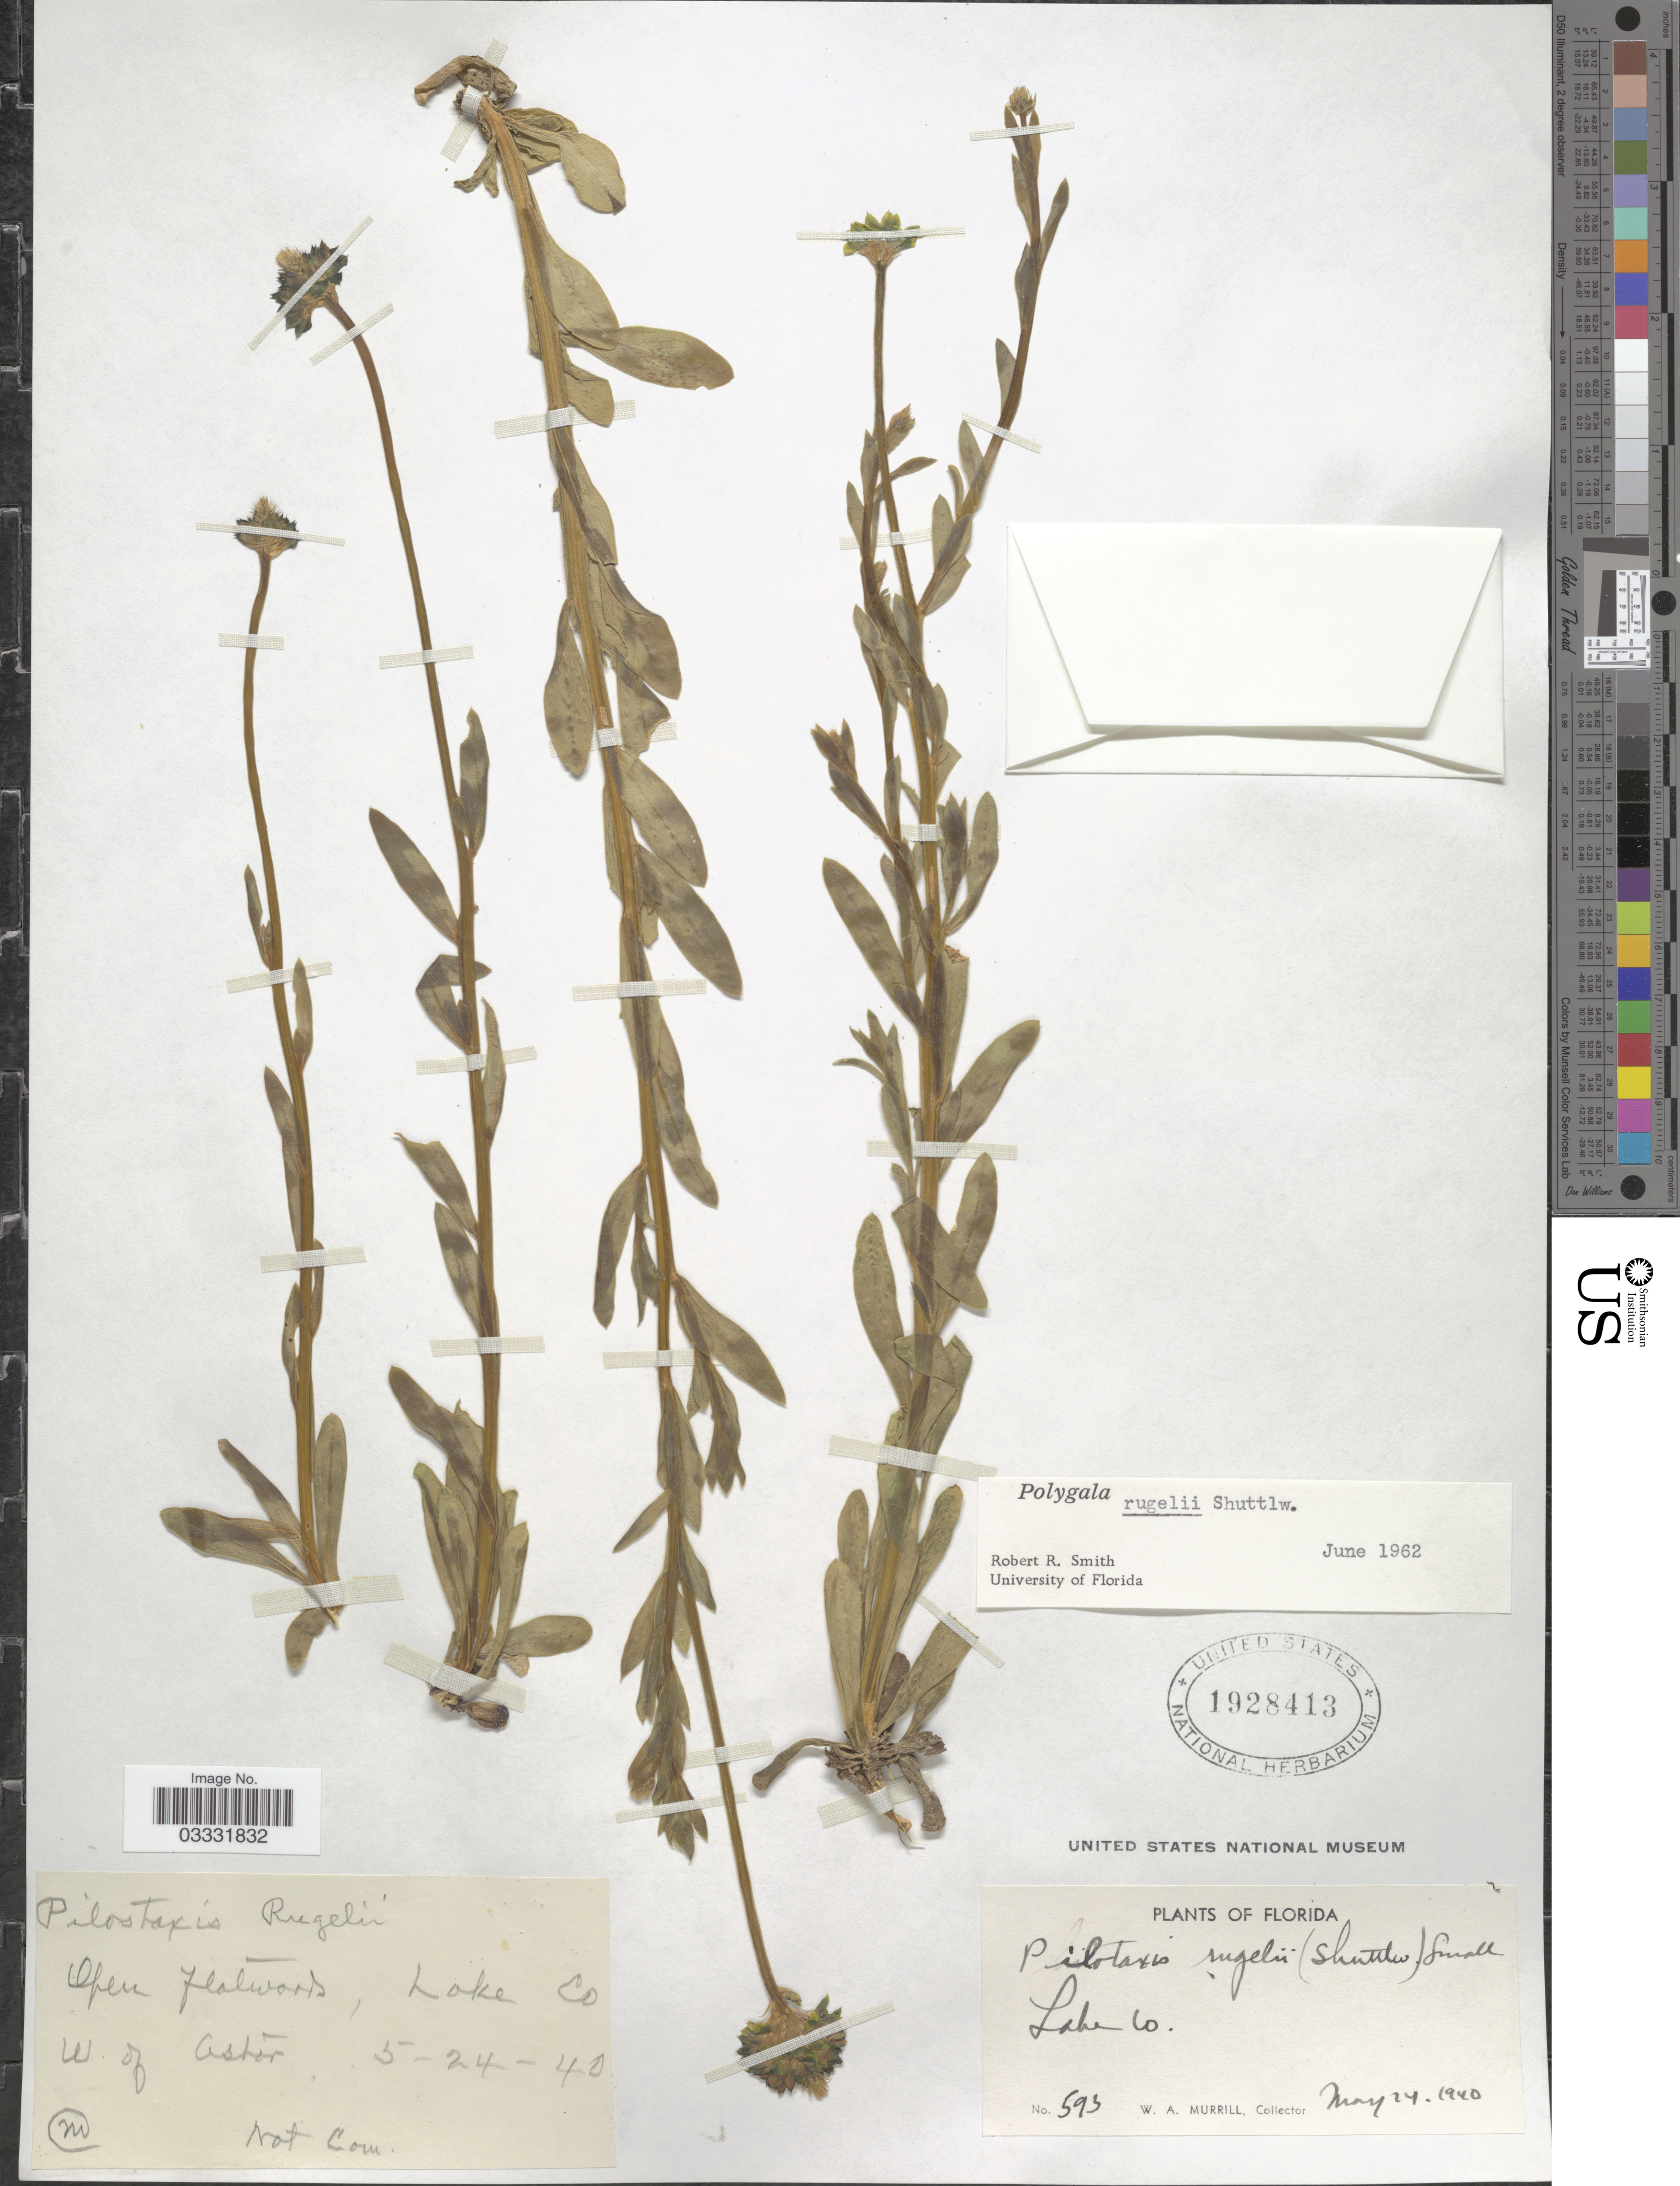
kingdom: Plantae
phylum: Tracheophyta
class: Magnoliopsida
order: Fabales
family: Polygalaceae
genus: Polygala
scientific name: Polygala rugelii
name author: Shuttlew. ex Chapm.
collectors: W. A. Murrill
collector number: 593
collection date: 1940-05-24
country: United States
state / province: Florida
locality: Lake Co. W of Astor.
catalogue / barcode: US 1928413